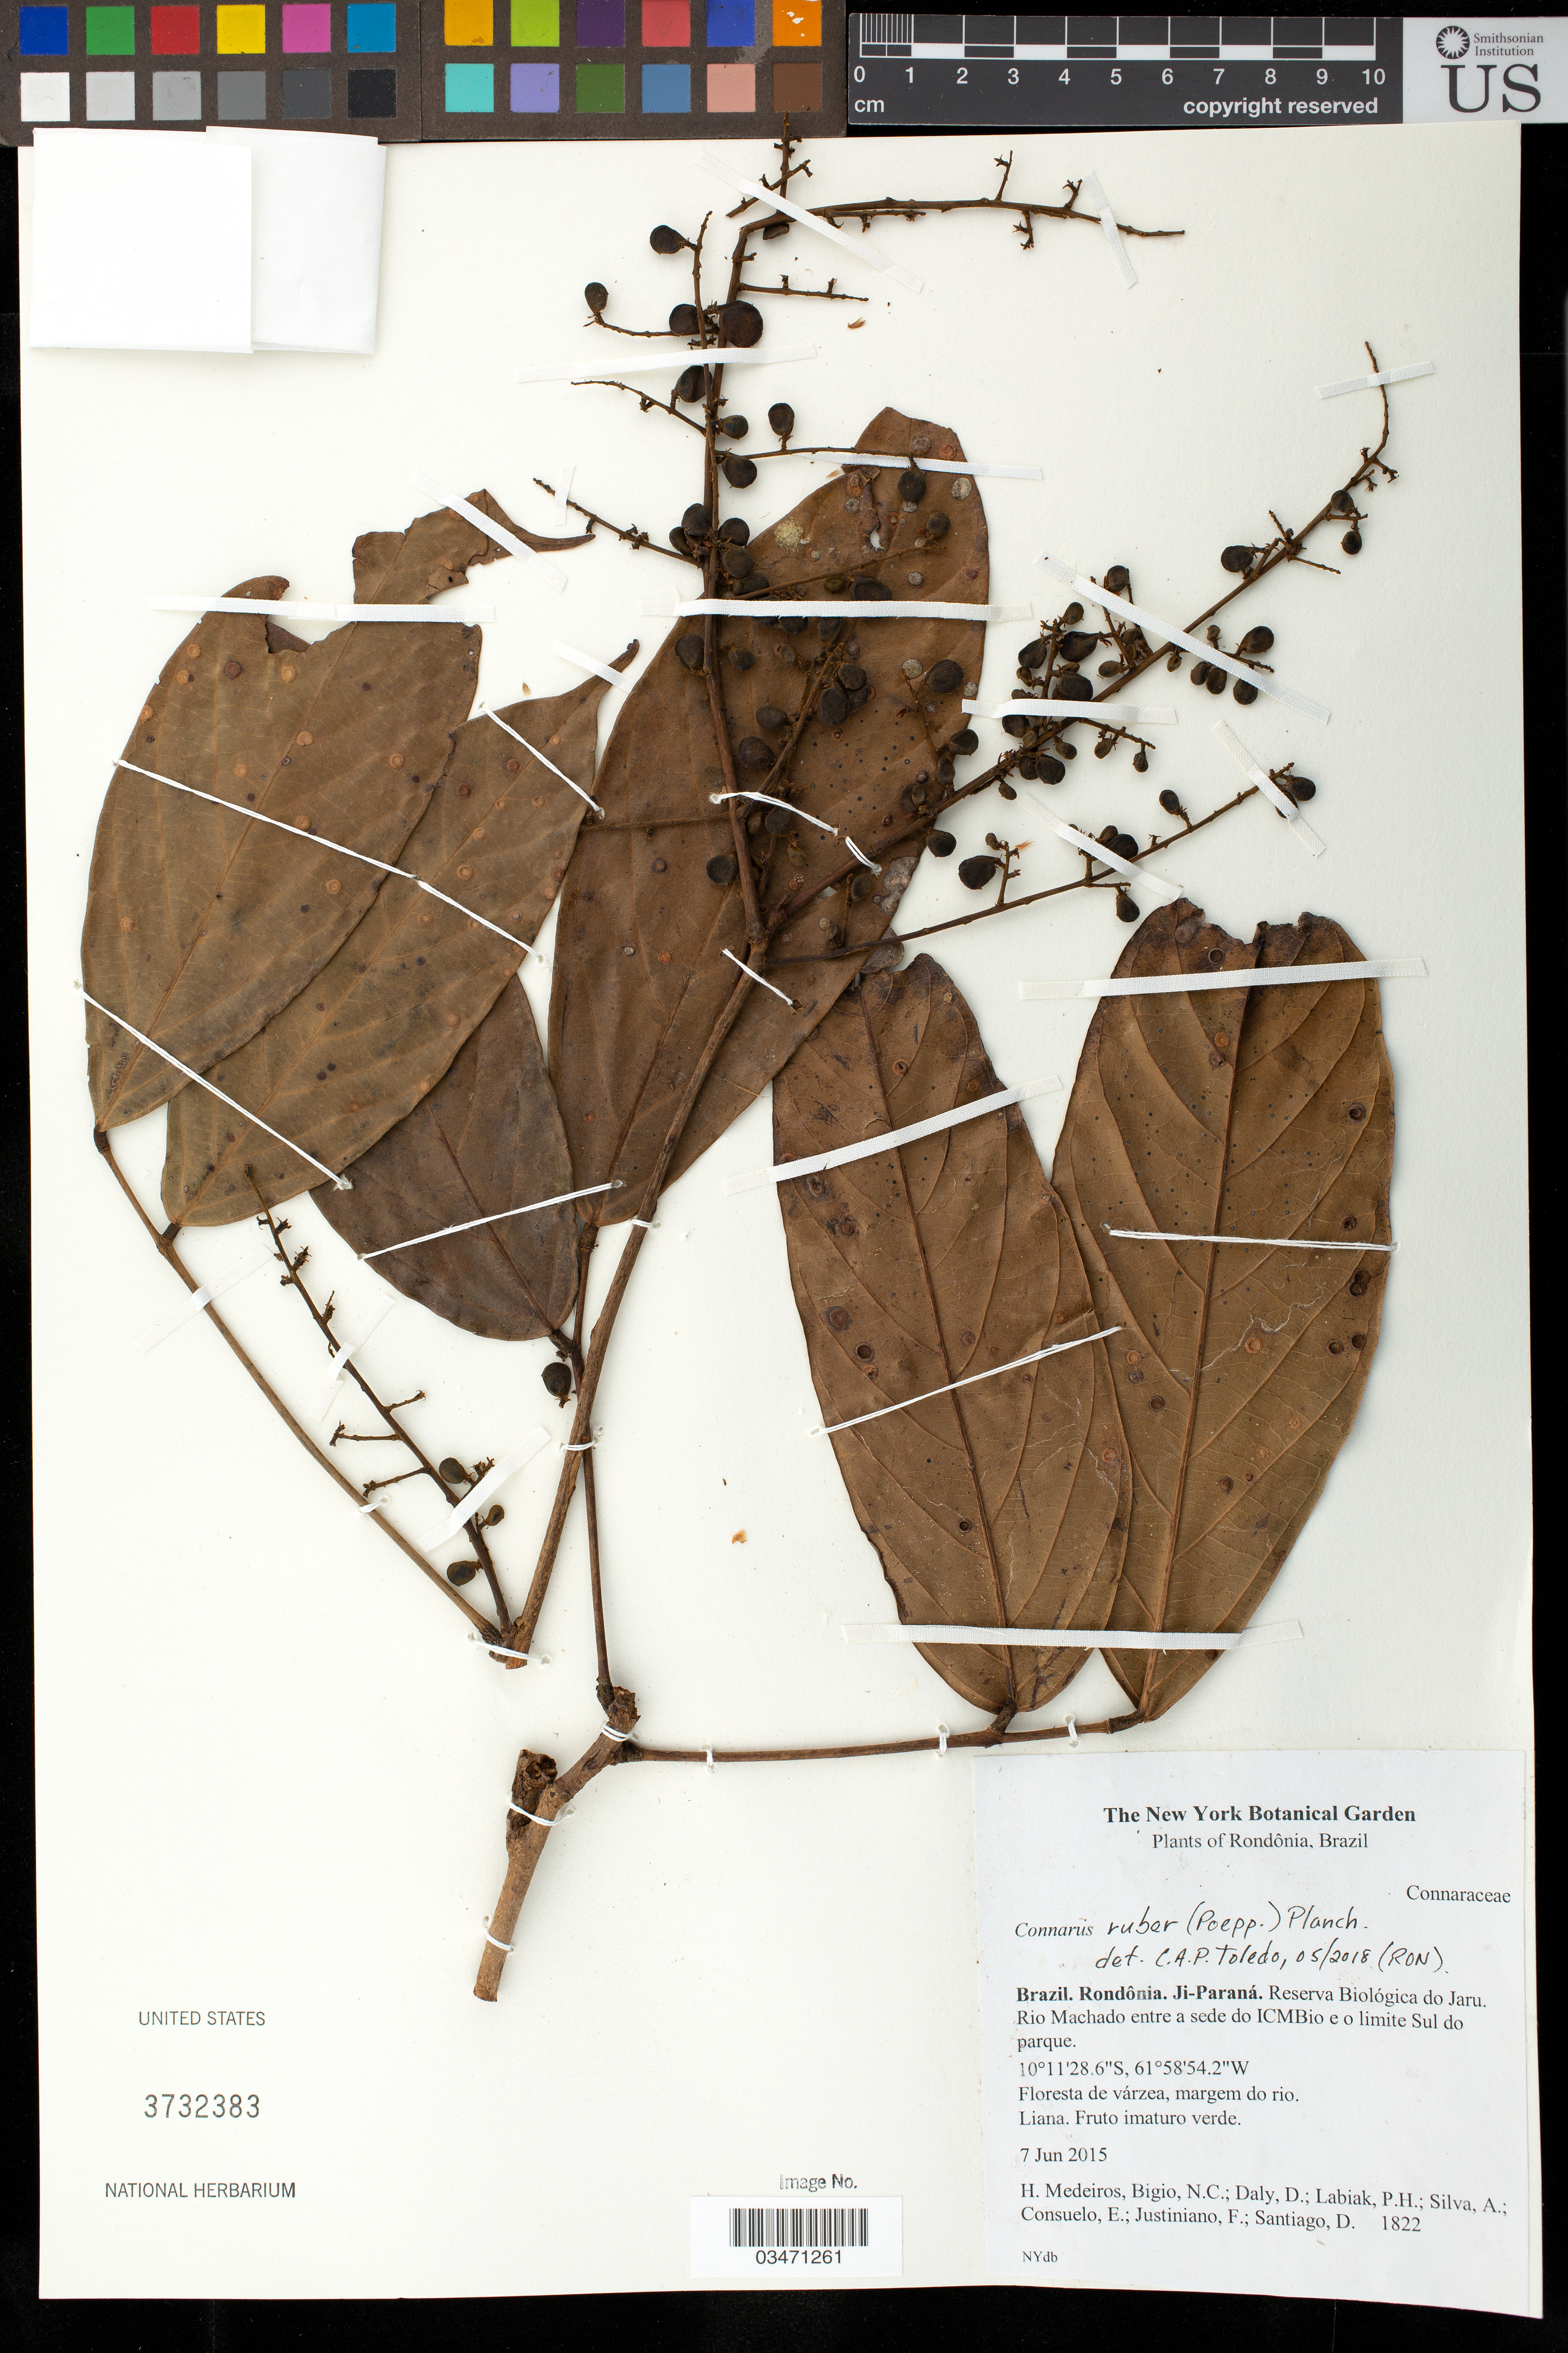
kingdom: Plantae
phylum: Tracheophyta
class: Magnoliopsida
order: Oxalidales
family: Connaraceae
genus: Connarus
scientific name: Connarus ruber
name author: (Poepp. & Endl.) Planch.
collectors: H. Medeiros, N. C. Bigio, D. Daly, P. H. Labiak, A. Silva, E. Consuelo, F. Justiniano & D. Santiago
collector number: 1822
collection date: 2015-06-07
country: Brazil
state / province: Rondônia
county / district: Ji-Paraná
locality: Reserva Biologica do Jaru. Rio Machado entre a sede do ICMBio e o limite Sul do parque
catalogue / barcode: US 3732383